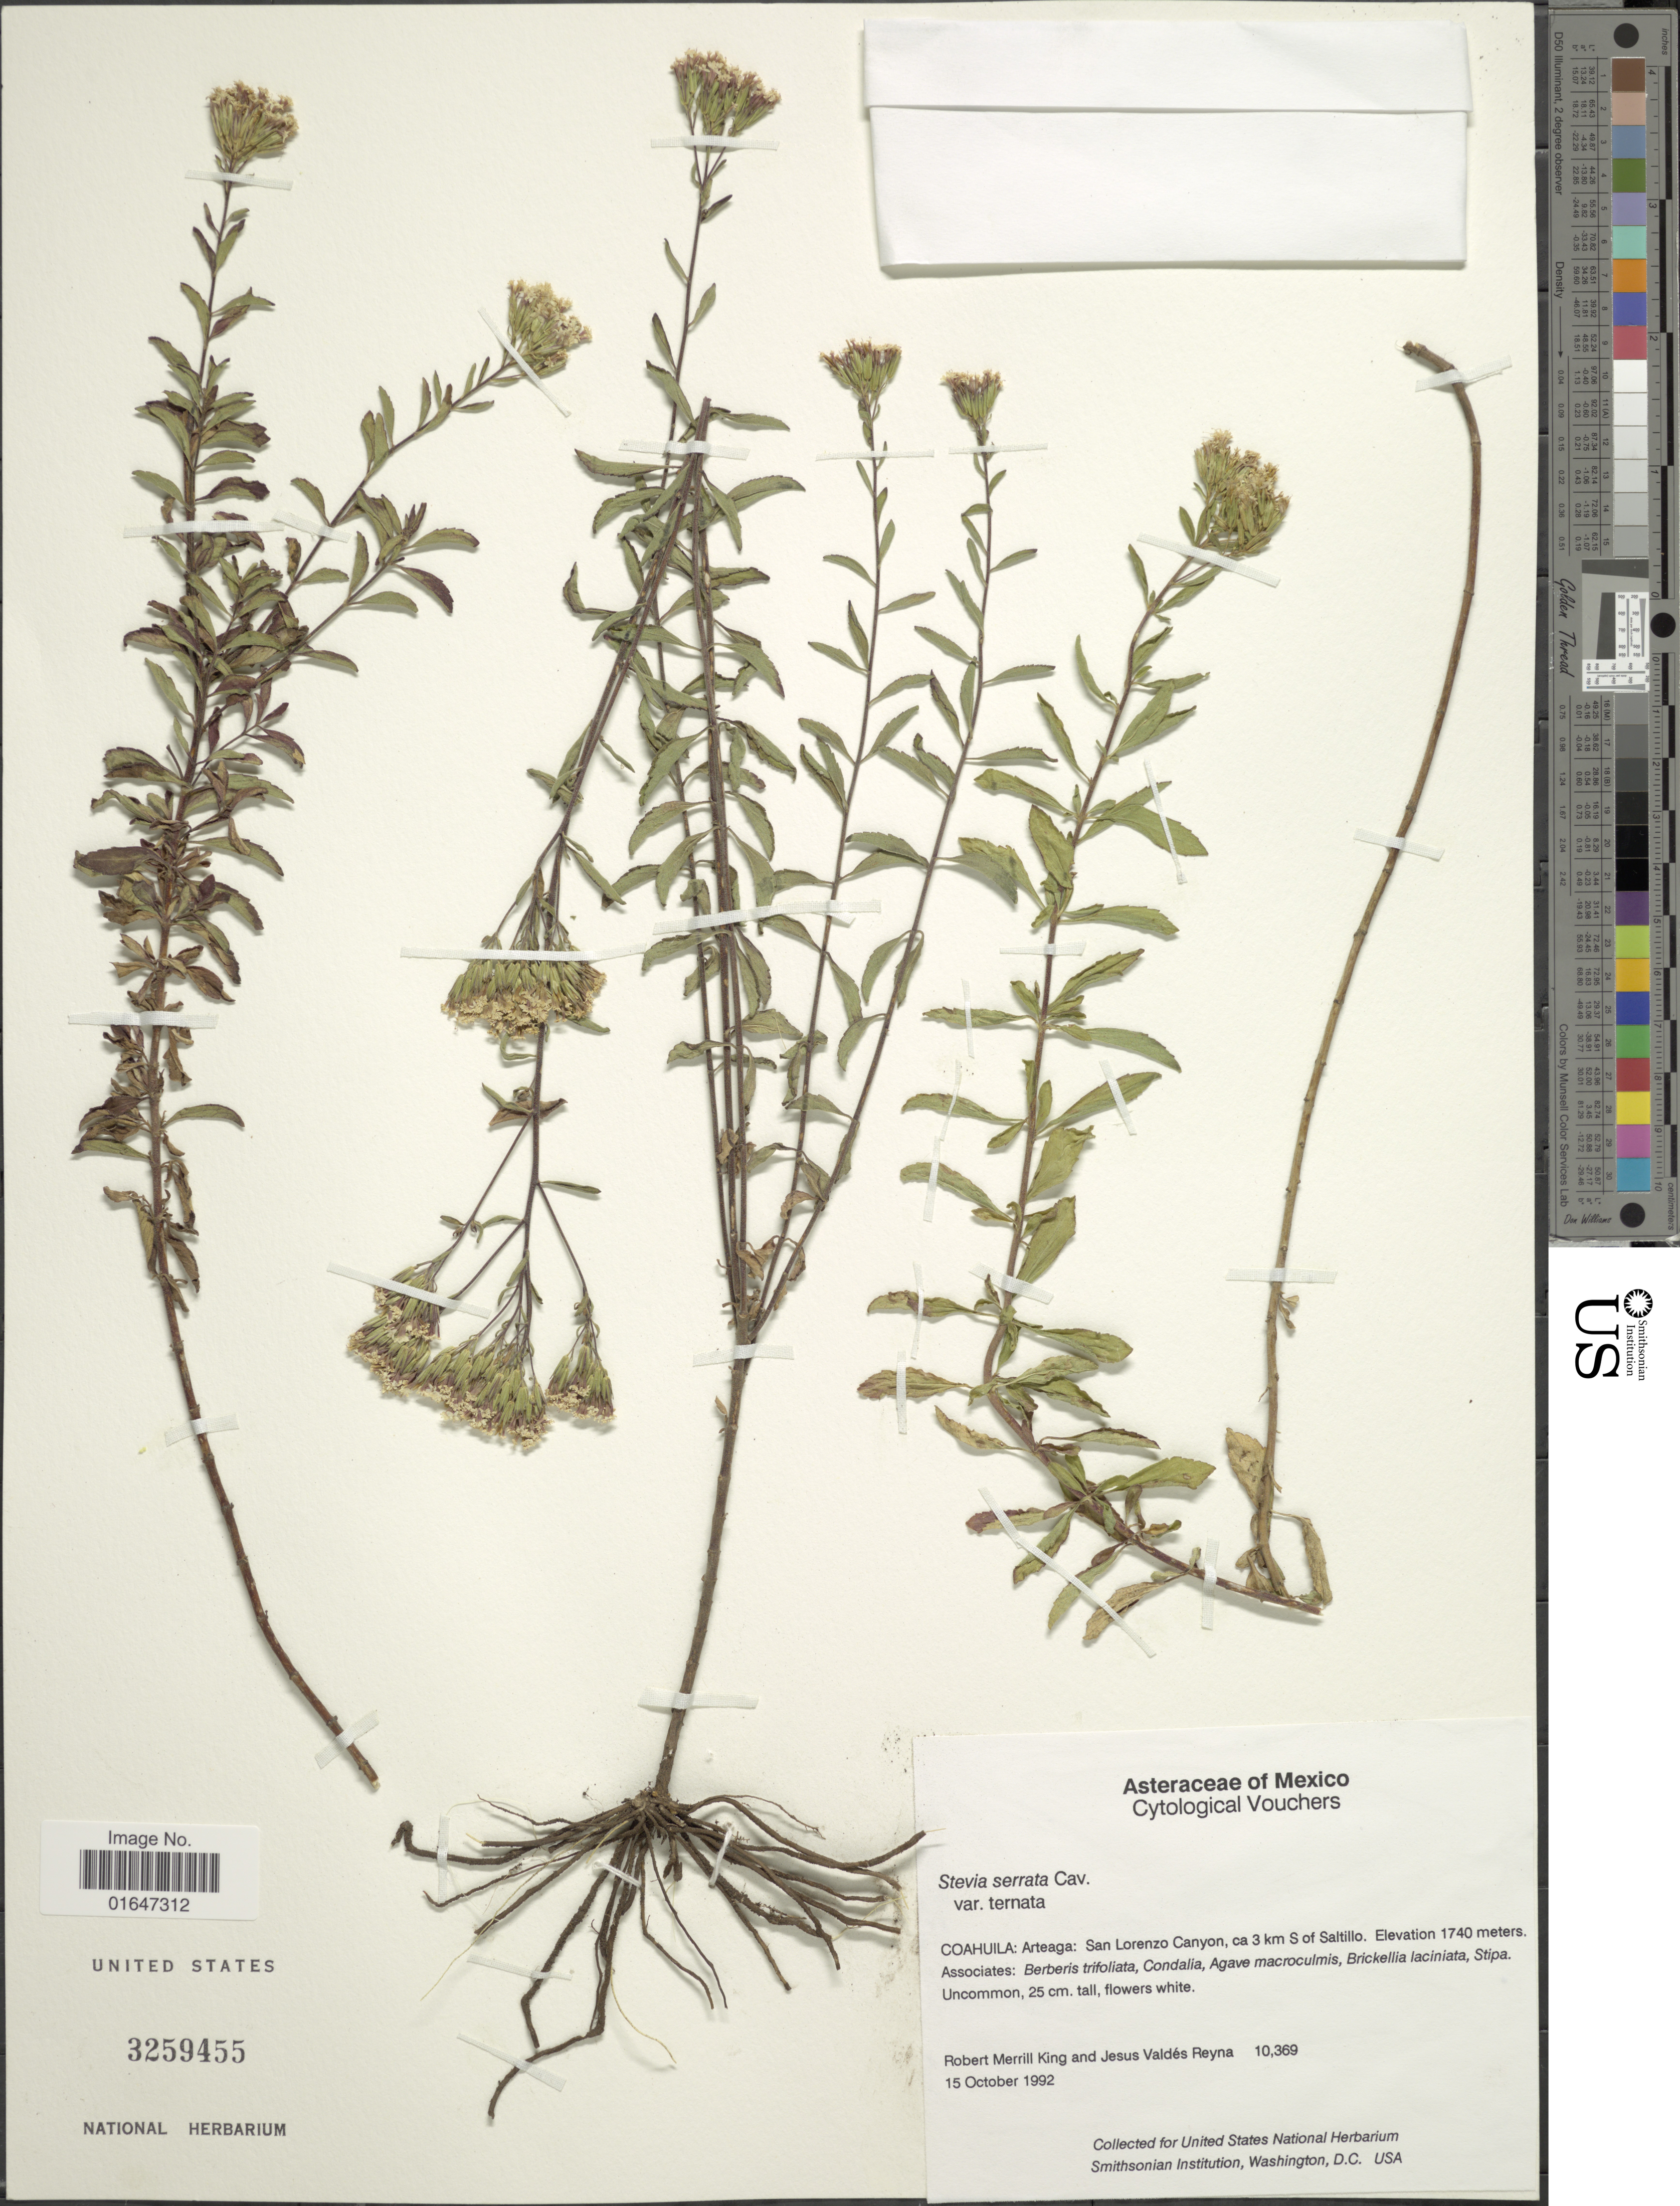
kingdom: Plantae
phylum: Tracheophyta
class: Magnoliopsida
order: Asterales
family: Asteraceae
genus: Stevia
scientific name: Stevia serrata var. serrata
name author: Cav.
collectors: R. M. King & J. Valdés-Reyna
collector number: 10369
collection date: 1992-10-15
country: Mexico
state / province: Coahuila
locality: Arteaga, San Lorenzo Canyon, ca 3 km S of Saltillo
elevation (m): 1740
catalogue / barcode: US 3259455